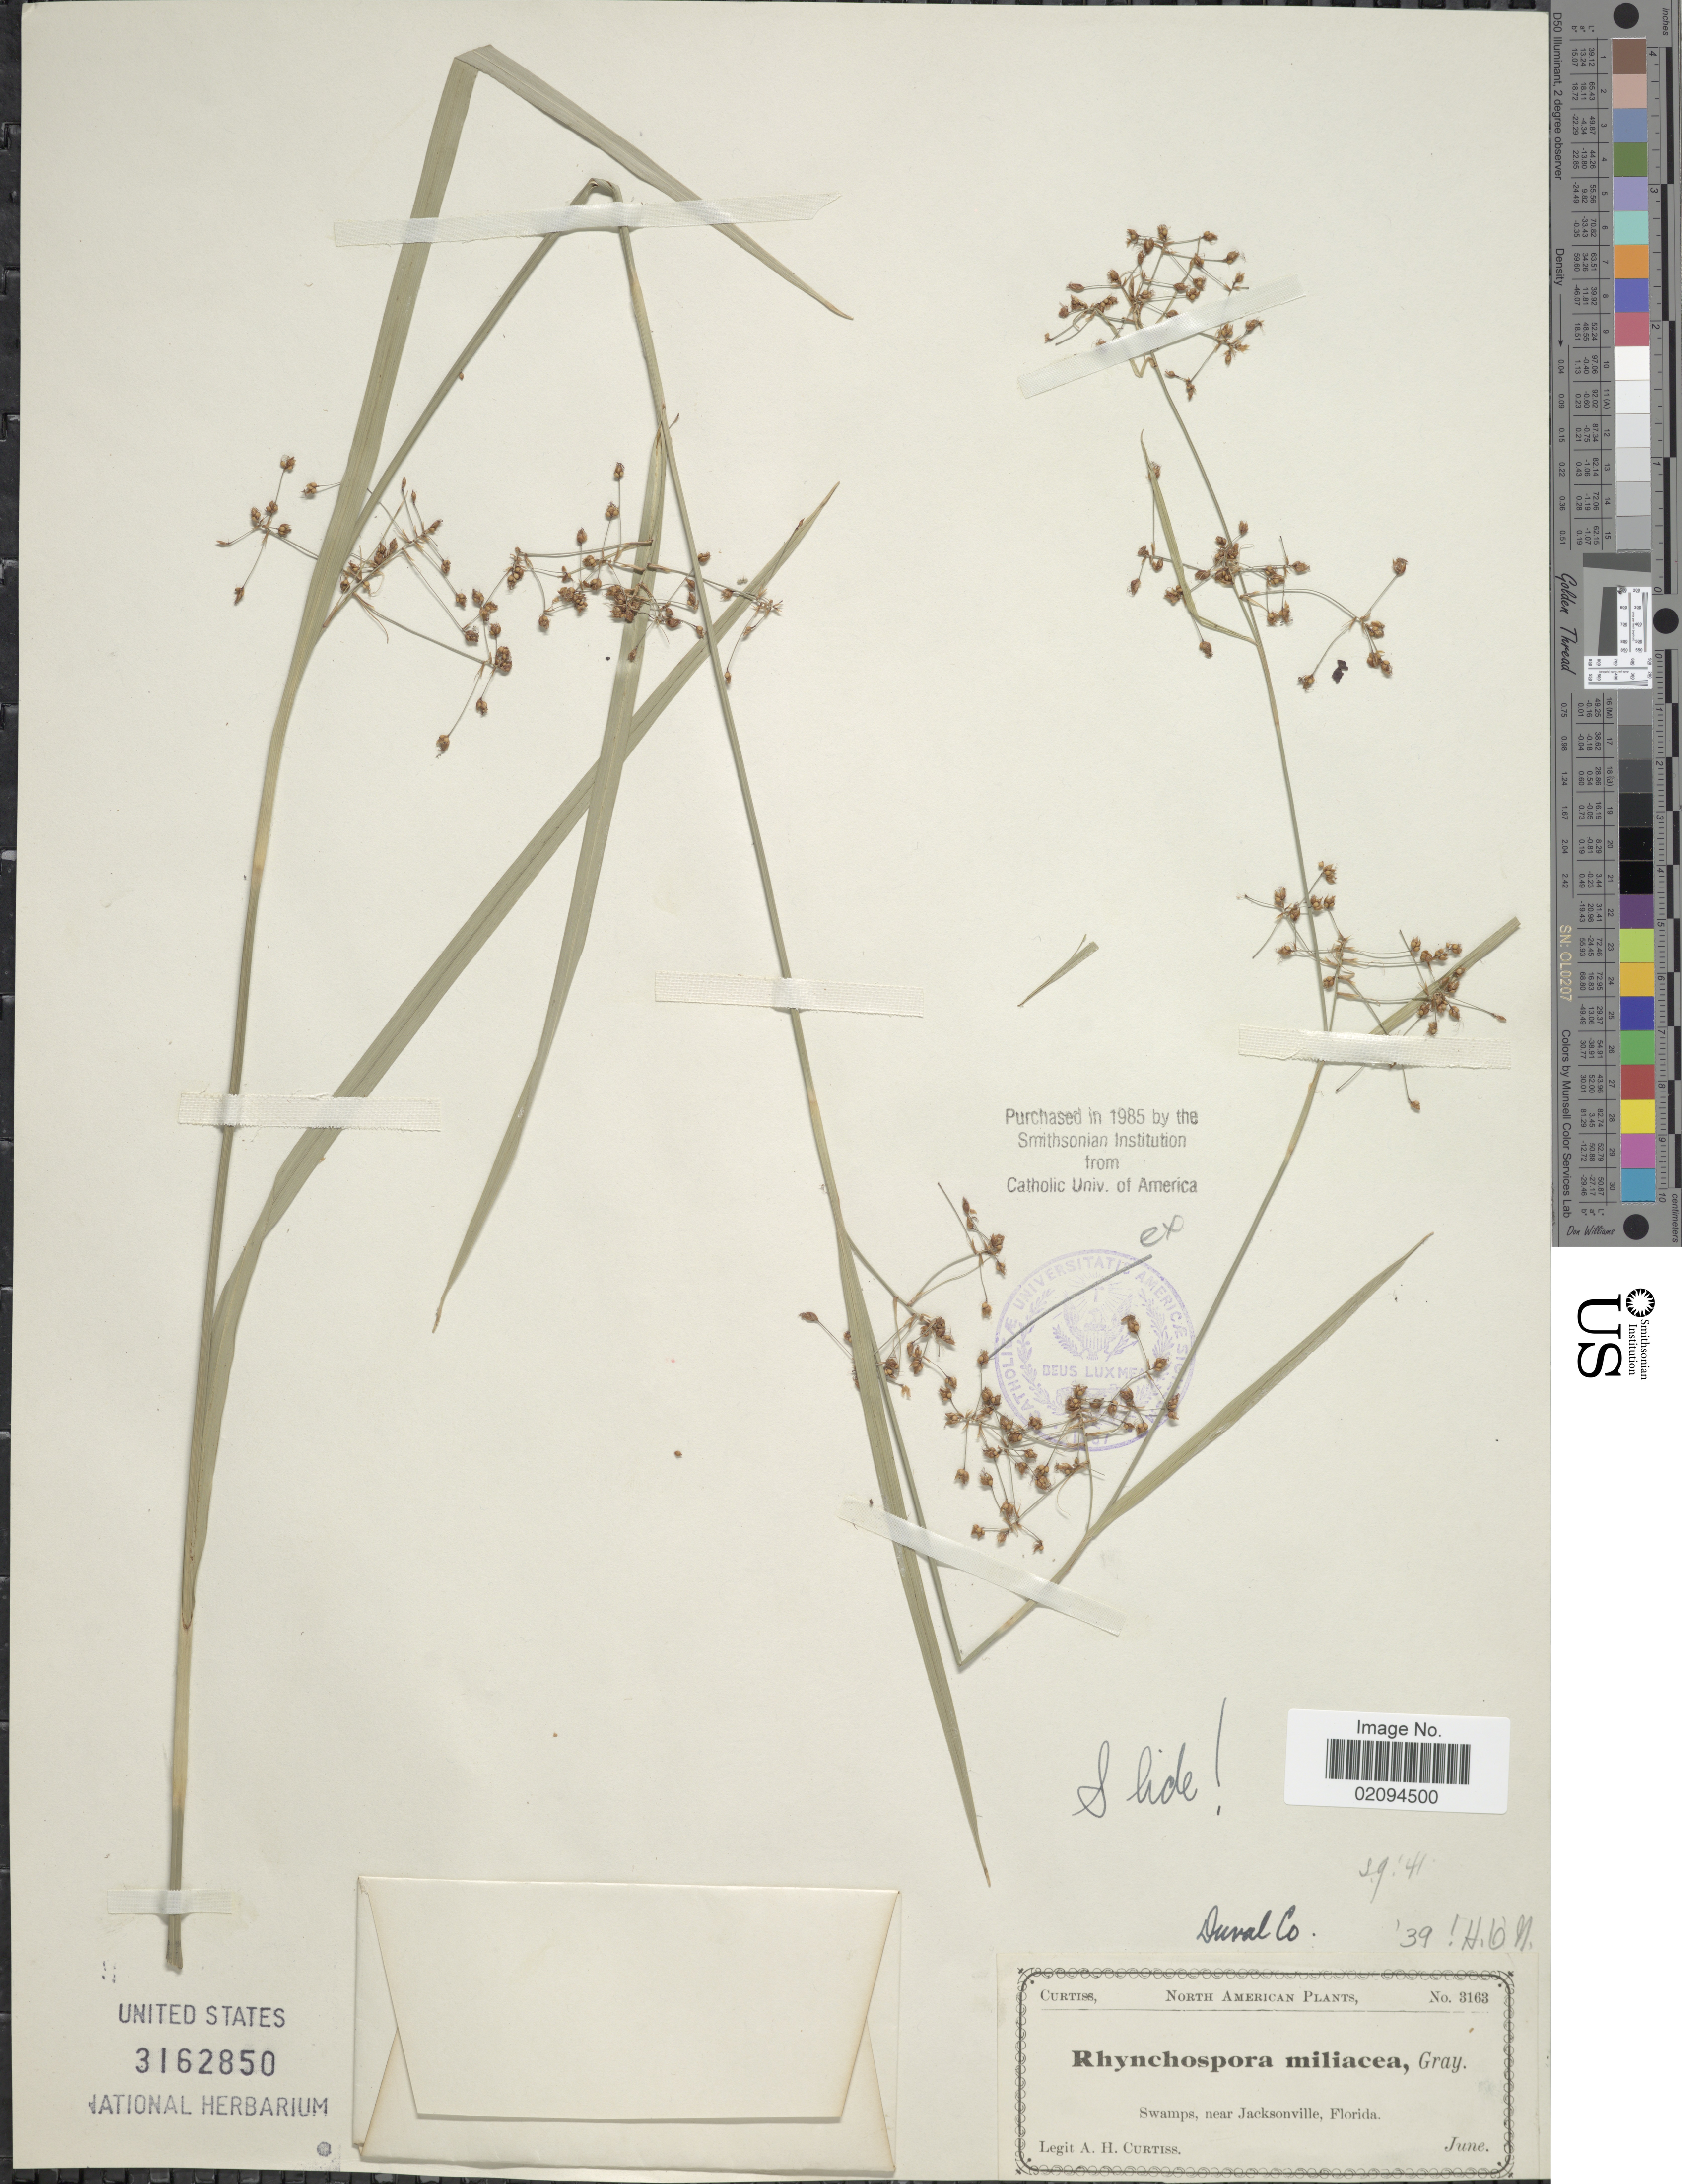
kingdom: Plantae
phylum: Tracheophyta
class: Liliopsida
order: Poales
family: Cyperaceae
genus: Rhynchospora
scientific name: Rhynchospora miliacea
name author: (Lam.) A. Gray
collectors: A. H. Curtiss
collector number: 3163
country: United States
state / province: Florida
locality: Swamps, near Jacksonville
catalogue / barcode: US 3162850